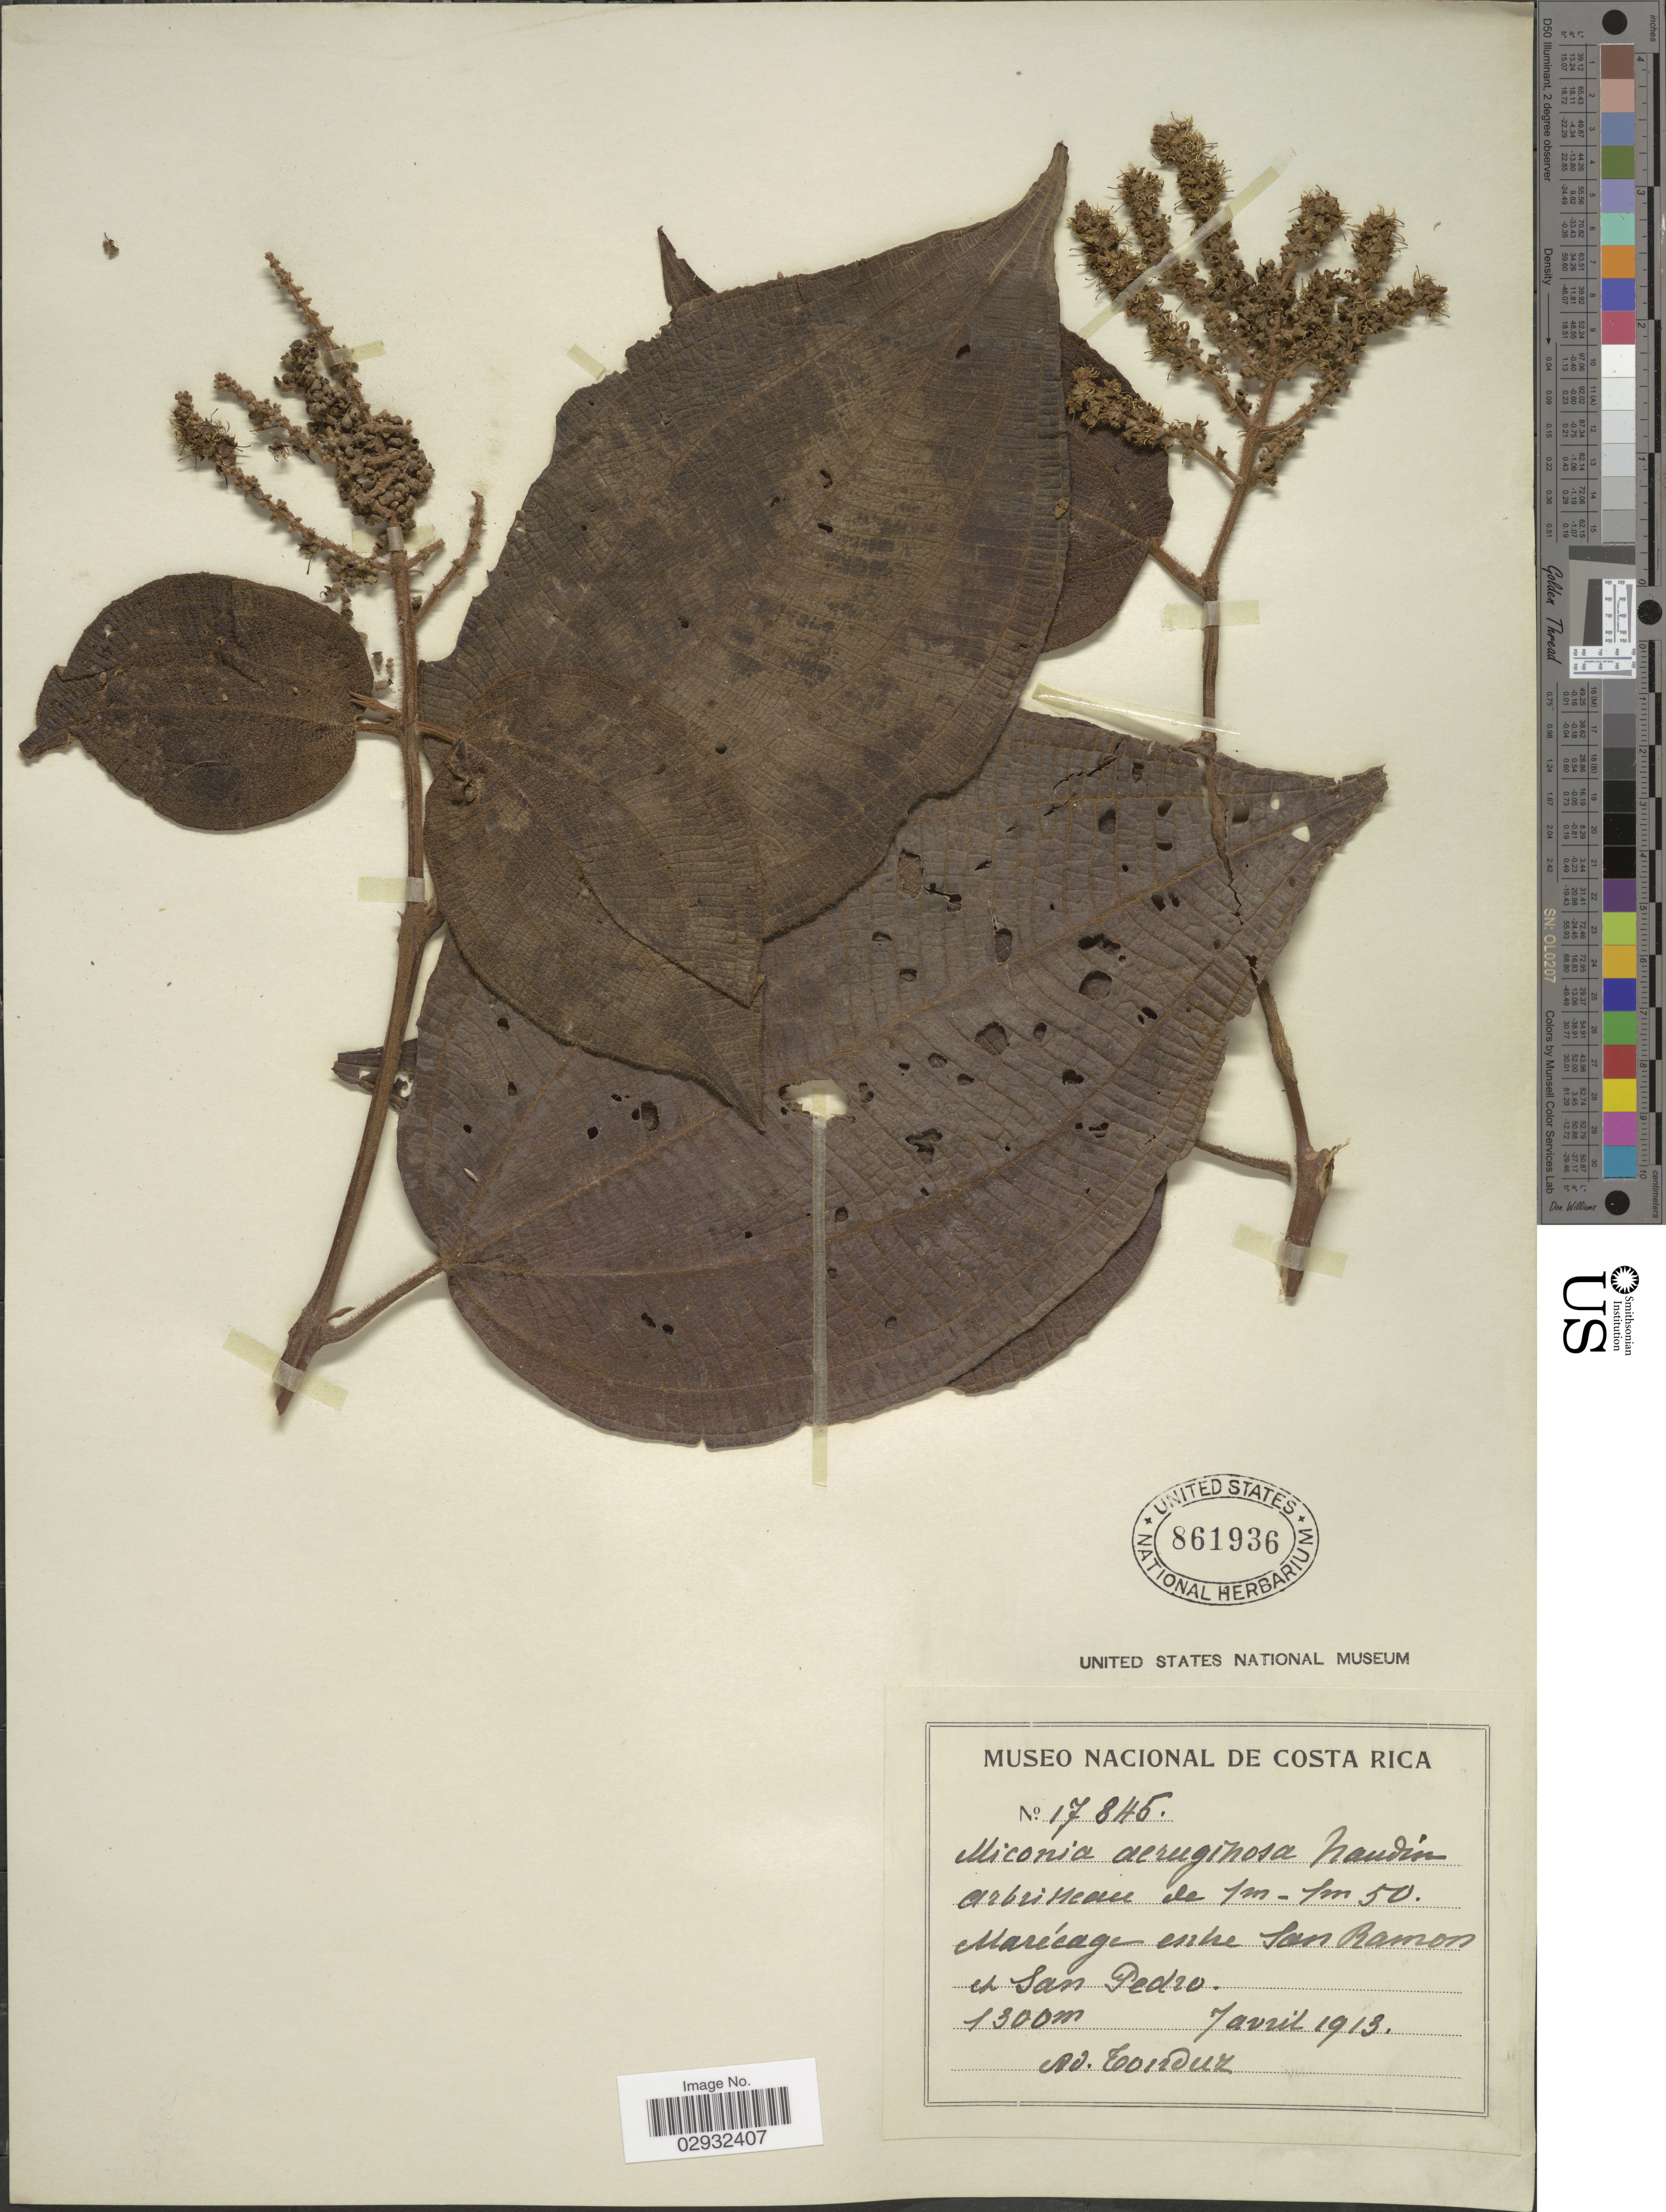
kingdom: Plantae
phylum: Tracheophyta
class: Magnoliopsida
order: Myrtales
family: Melastomataceae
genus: Miconia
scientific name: Miconia desmantha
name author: Benth.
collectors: A. Tonduz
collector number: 17845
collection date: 1913-04-07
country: Costa Rica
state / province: Alajuela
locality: Marécage entre San Ramos et San Pedro.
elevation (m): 1300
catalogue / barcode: US 861936